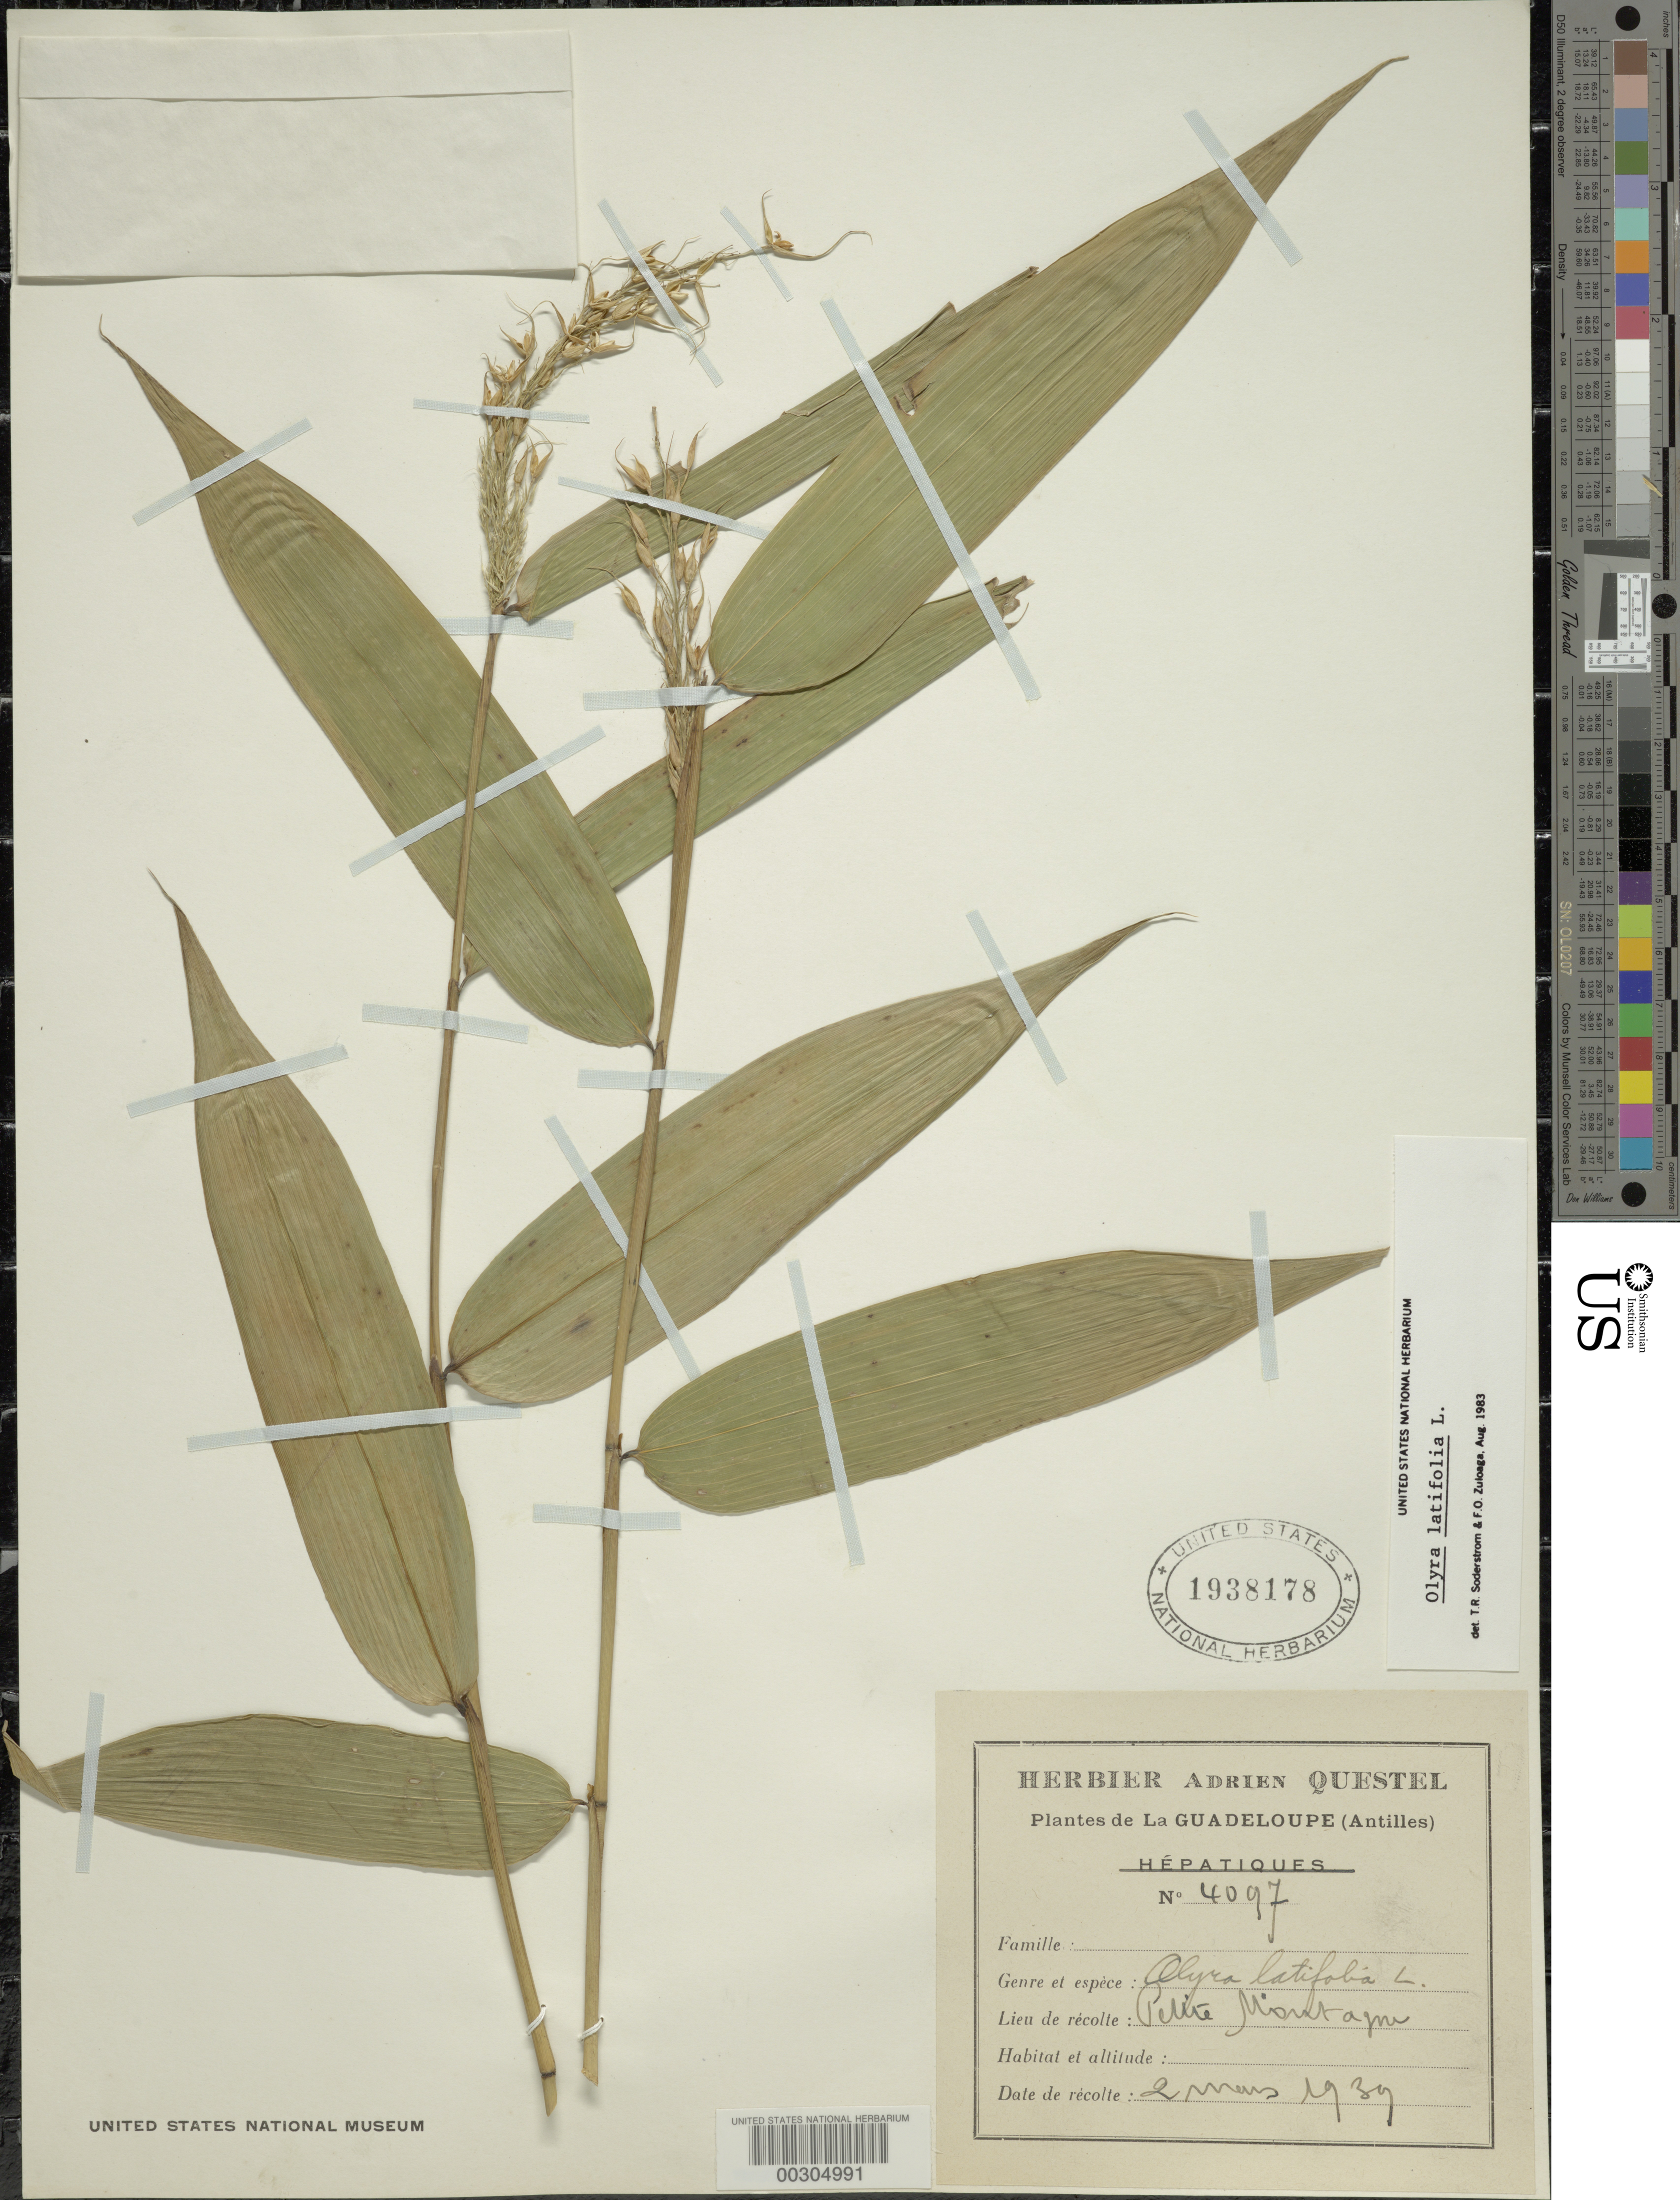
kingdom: Plantae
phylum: Tracheophyta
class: Liliopsida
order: Poales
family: Poaceae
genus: Olyra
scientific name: Olyra latifolia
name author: L.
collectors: A. Questel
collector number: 4097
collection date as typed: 02 Mar 1939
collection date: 1939-03-02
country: Guadeloupe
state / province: Basse-terre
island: Basse Terre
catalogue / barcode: US 1938178